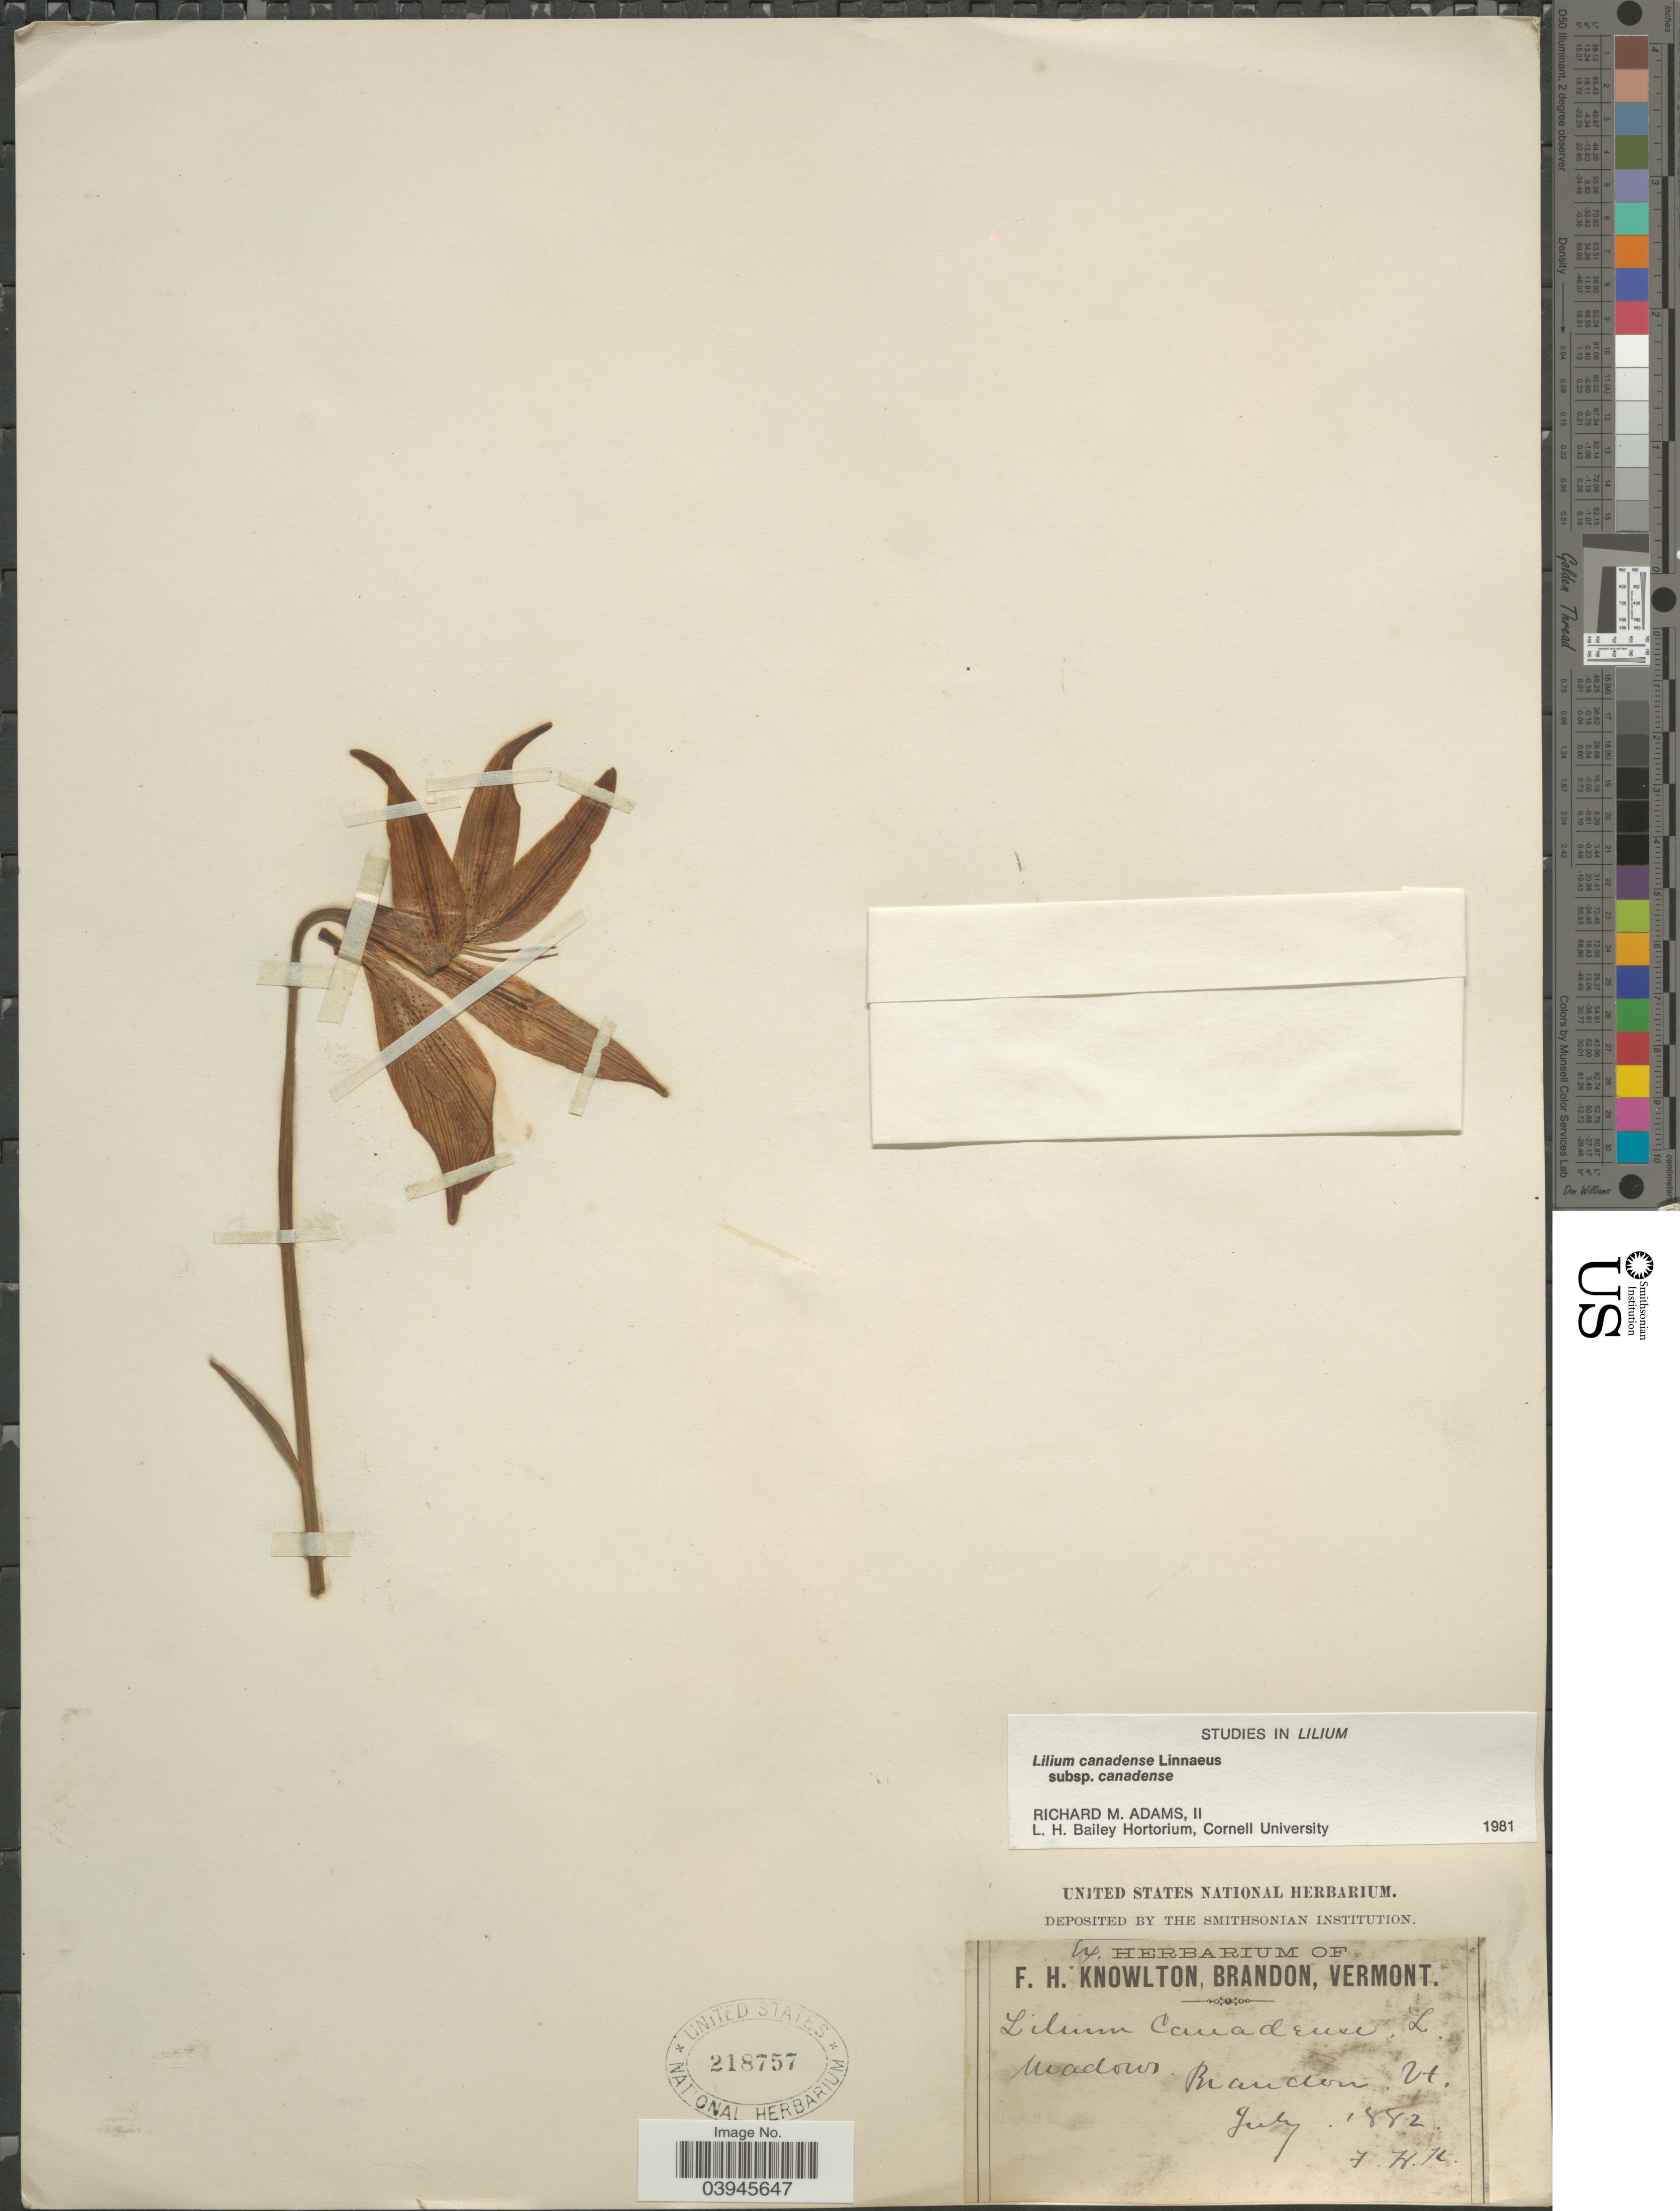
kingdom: Plantae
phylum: Tracheophyta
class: Liliopsida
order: Liliales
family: Liliaceae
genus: Lilium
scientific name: Lilium canadense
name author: L.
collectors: F. H. Knowlton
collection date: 1882-07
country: United States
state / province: Vermont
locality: Brandon.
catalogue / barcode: US 218757